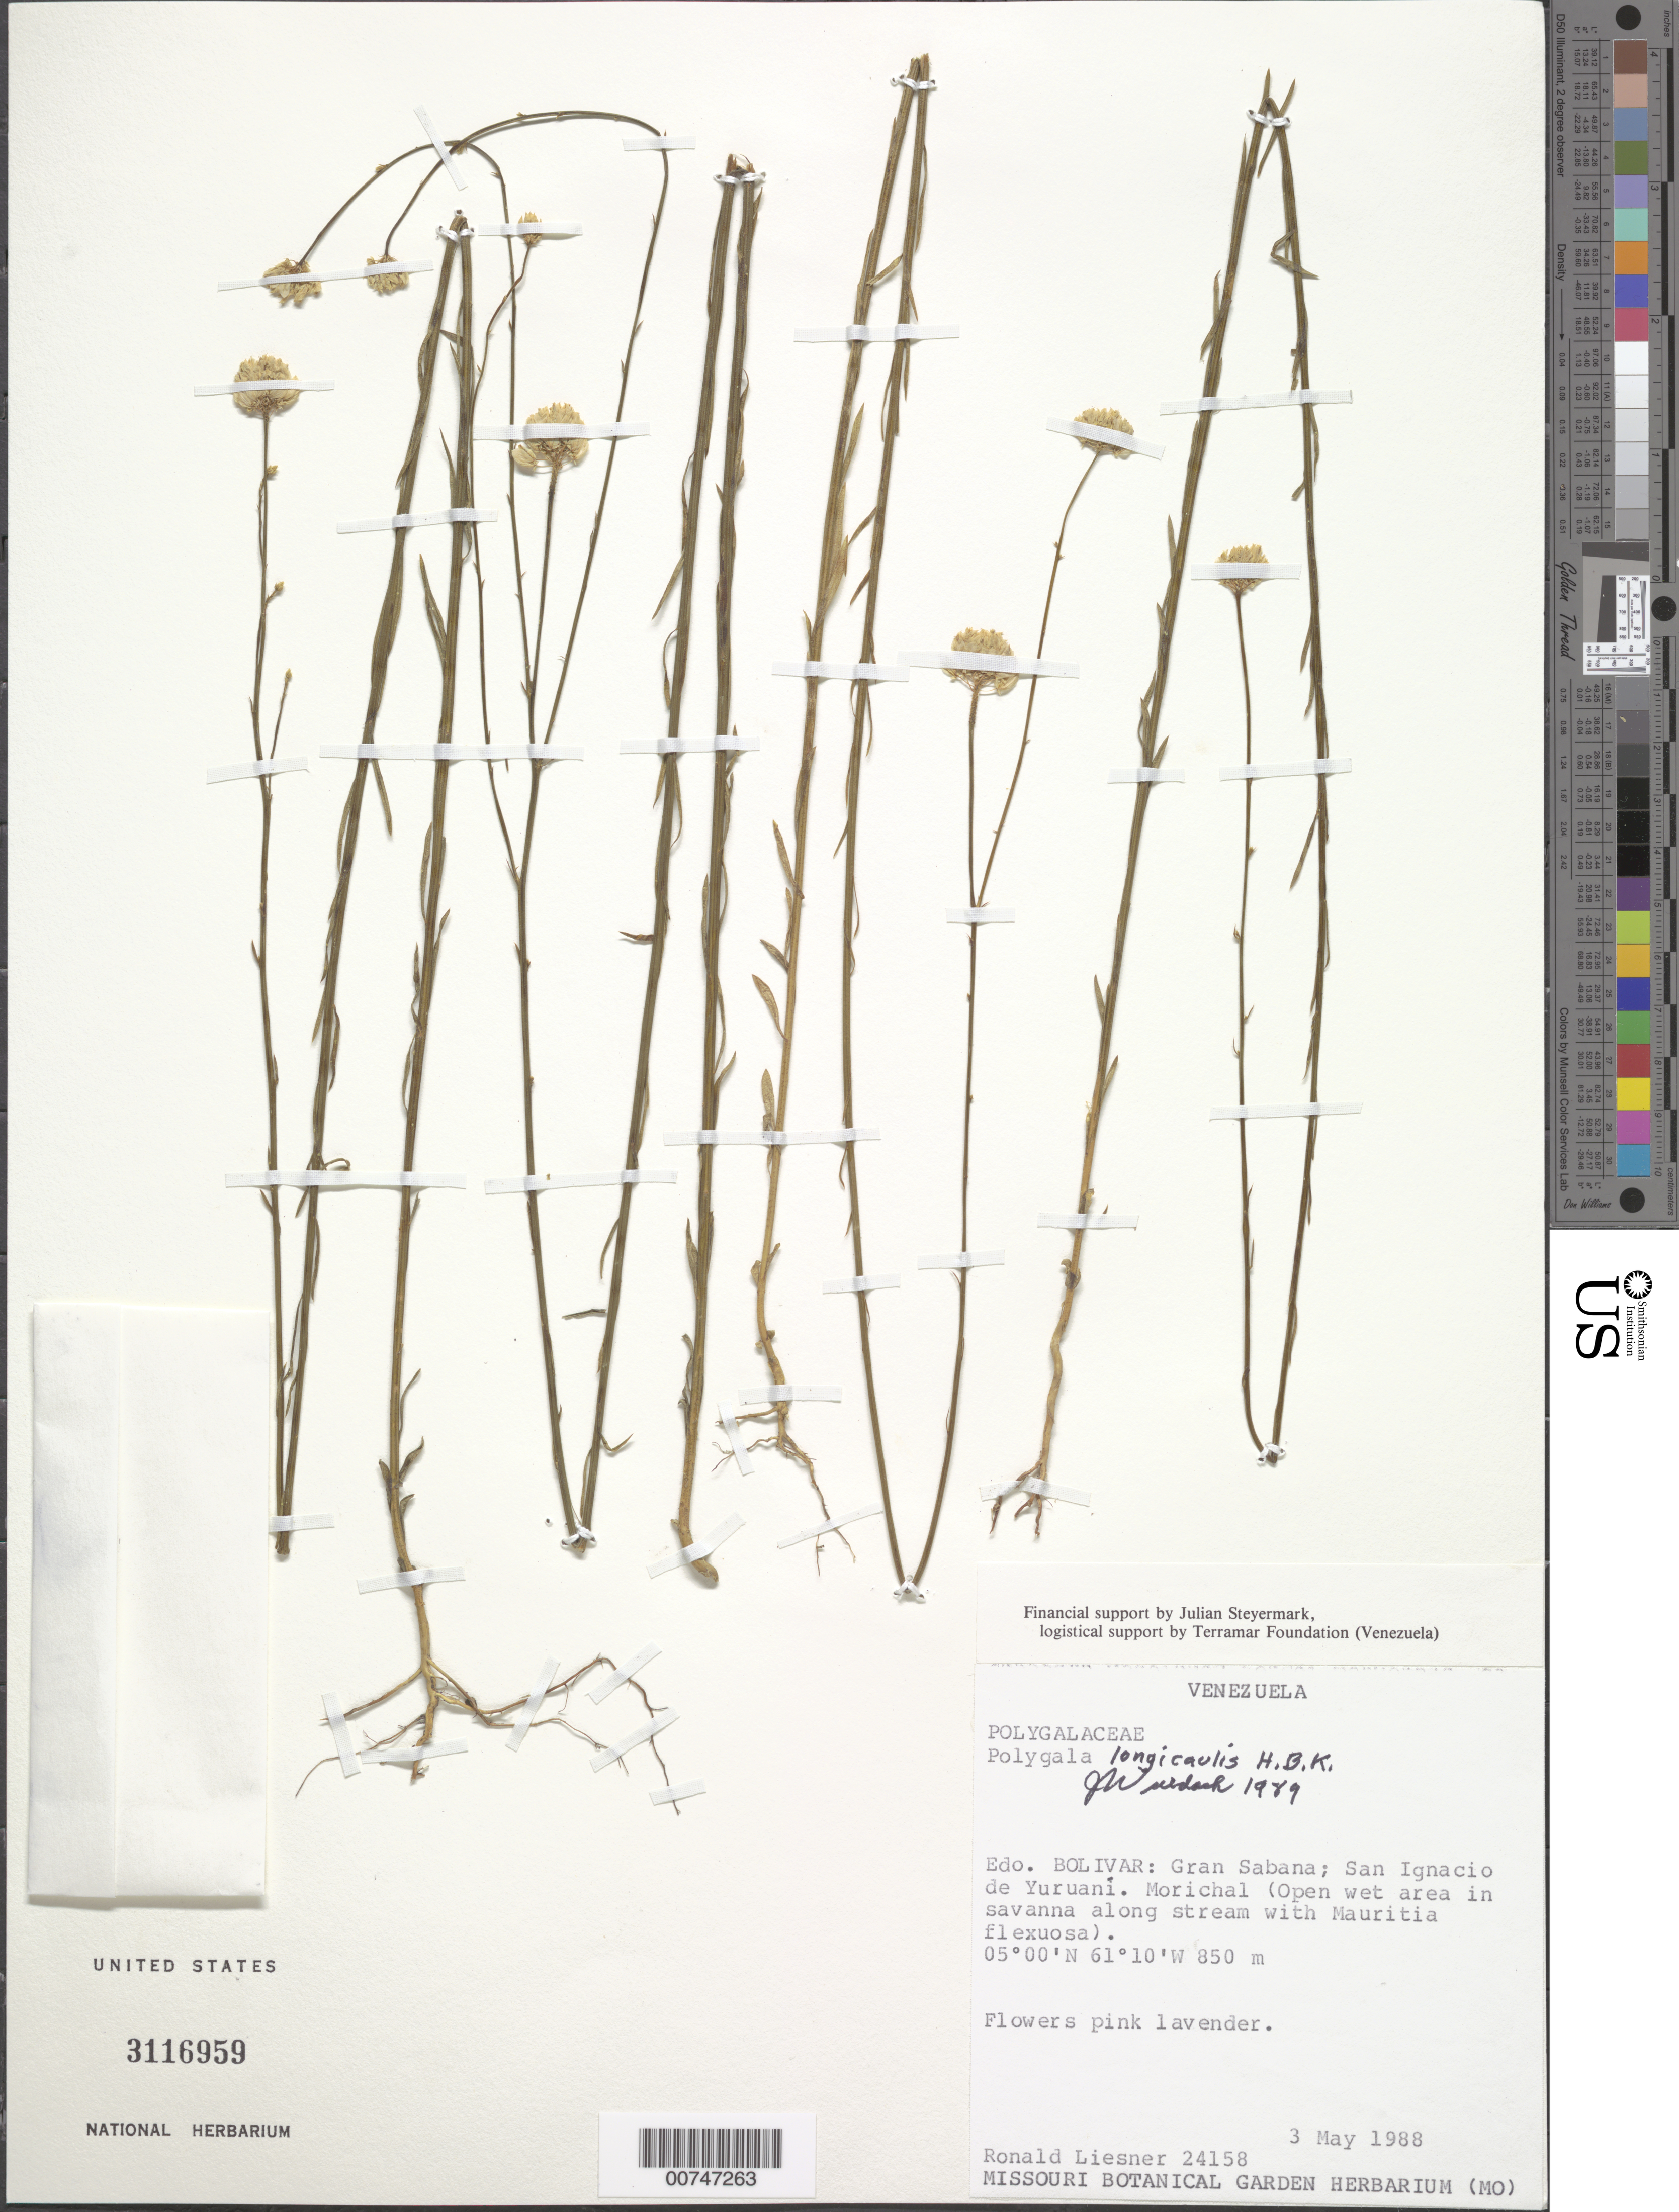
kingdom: Plantae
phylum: Tracheophyta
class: Magnoliopsida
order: Fabales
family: Polygalaceae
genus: Polygala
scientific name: Polygala longicaulis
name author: Kunth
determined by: Wurdack, John J., (US), US (UNITED STATES)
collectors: R. L. Liesner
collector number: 24158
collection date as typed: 3-May-88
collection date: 1988-05-03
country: Venezuela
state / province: Bolívar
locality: Gran Sabana, San Ignacio de Yuruani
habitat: Open wet area, along stream in savanna with Mauritia flexuosa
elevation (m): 850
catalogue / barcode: US 3116959